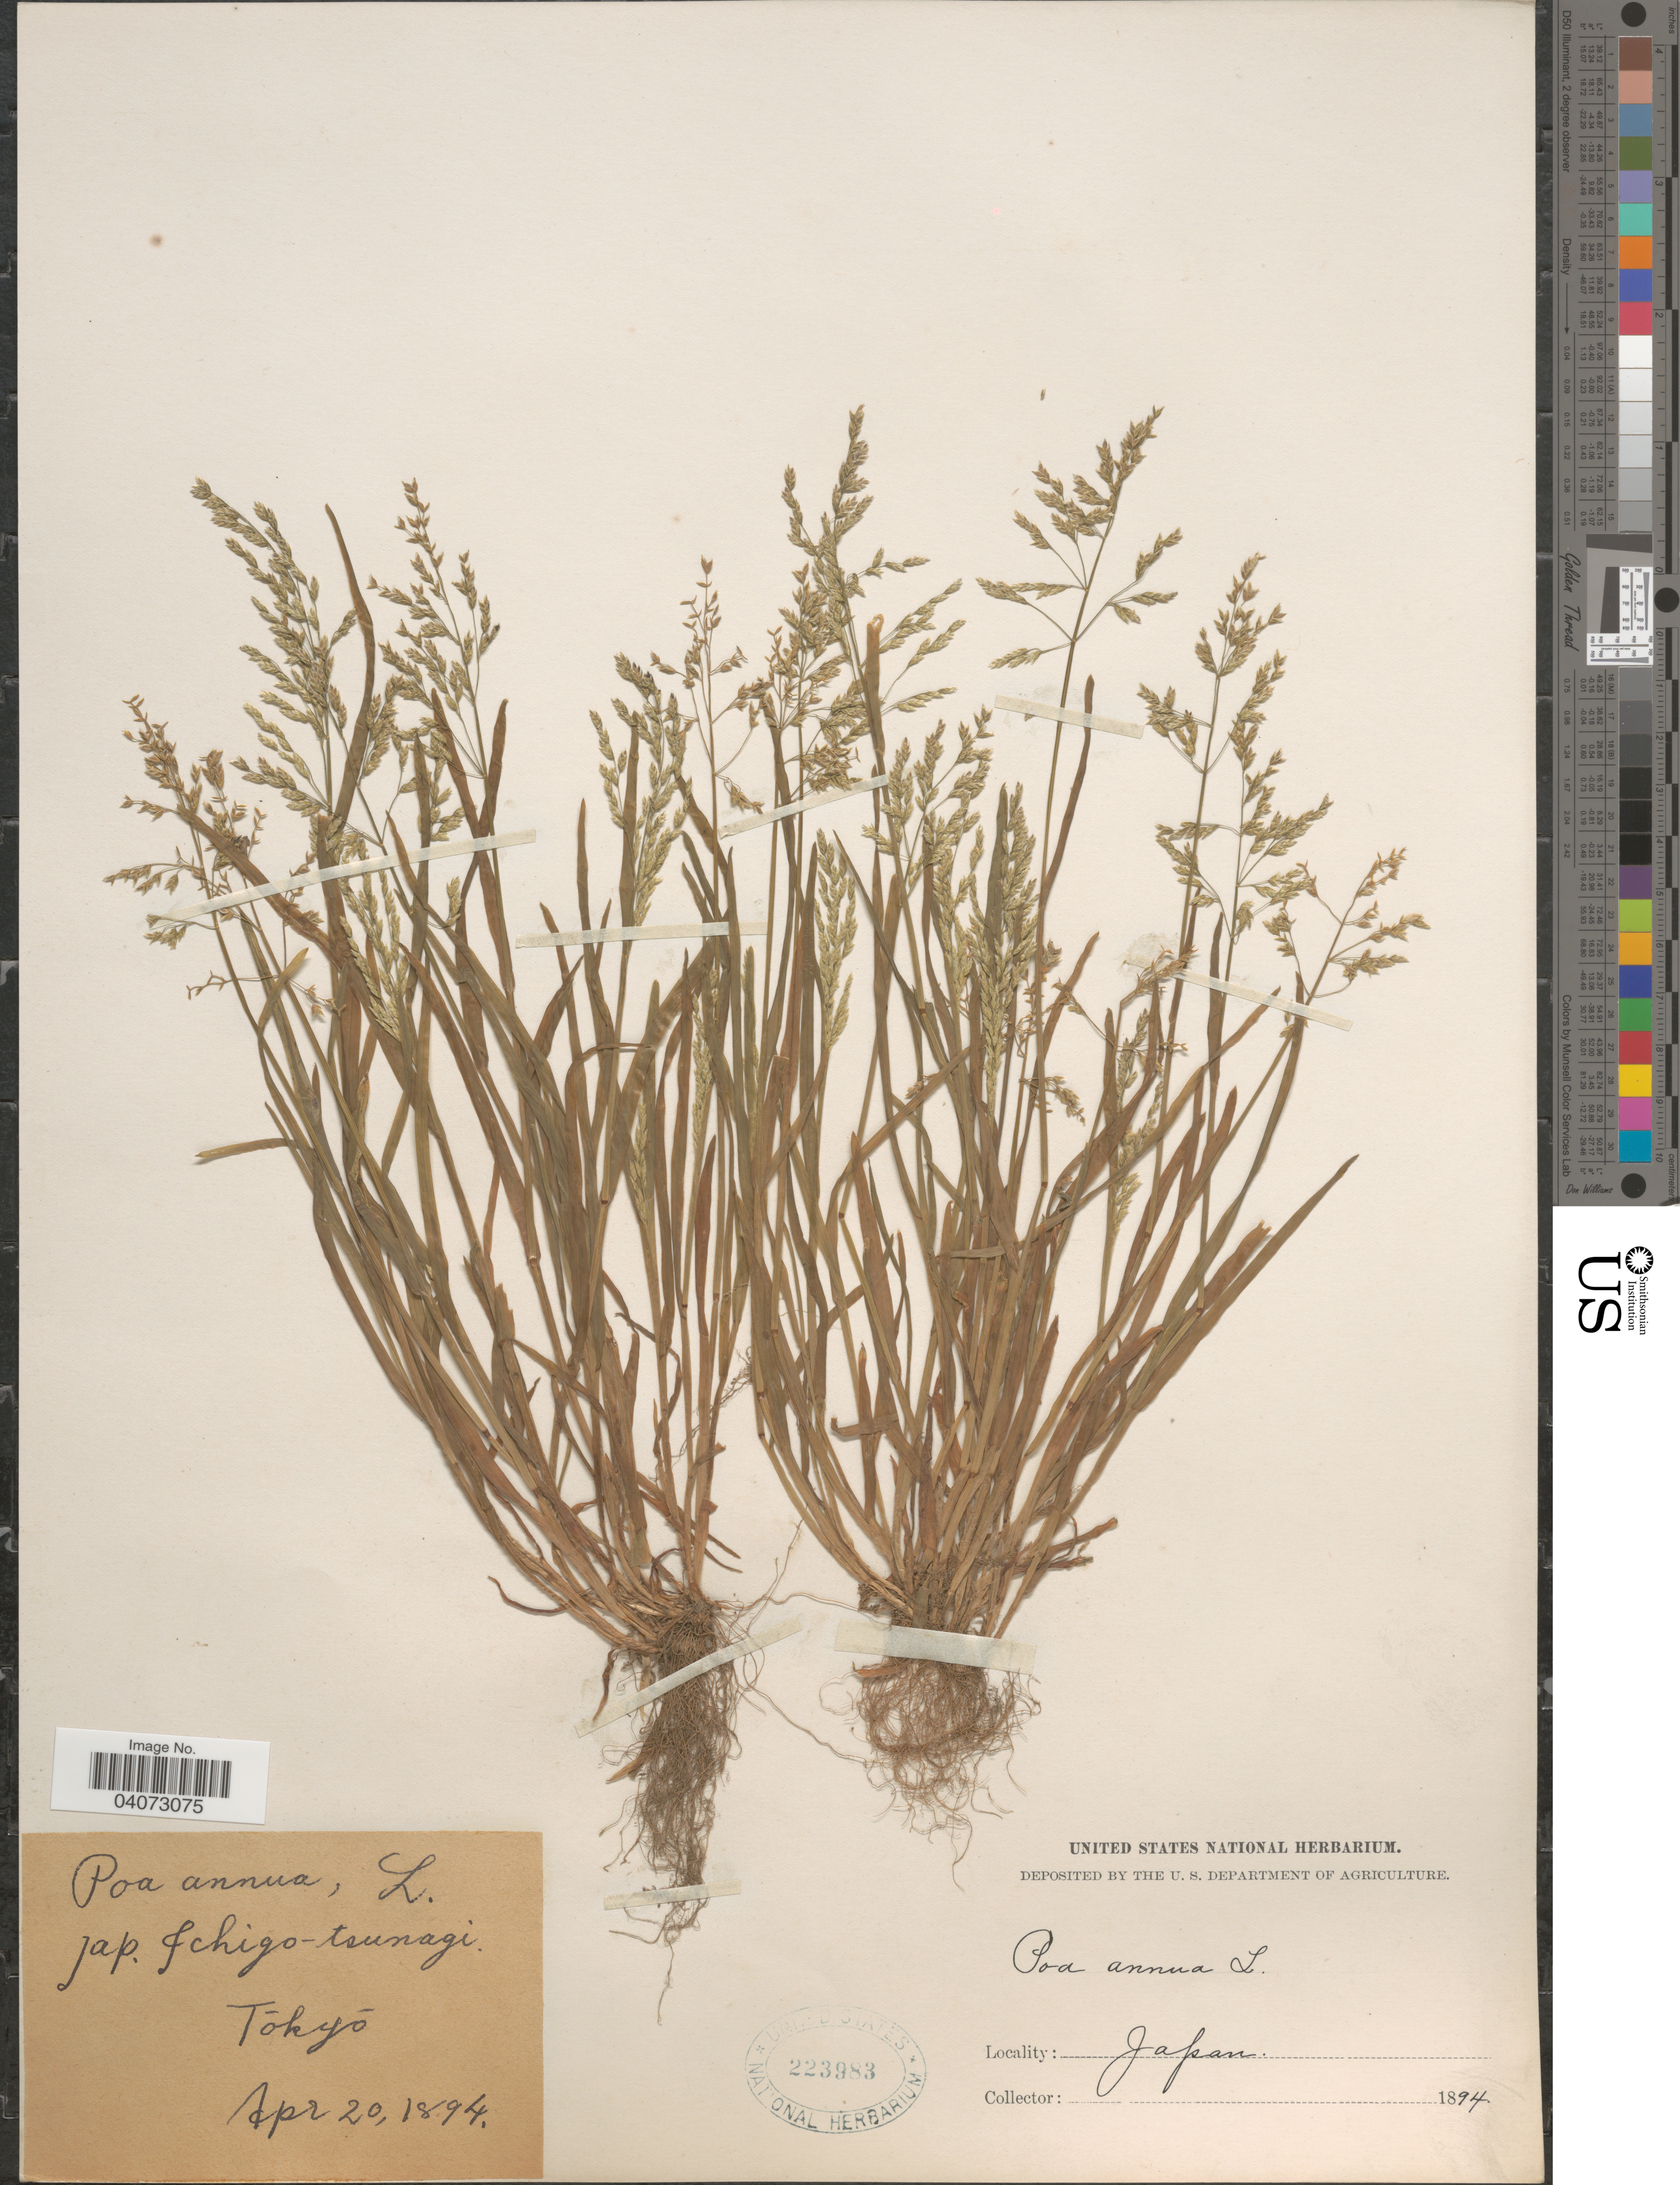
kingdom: Plantae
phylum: Tracheophyta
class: Liliopsida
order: Poales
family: Poaceae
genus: Poa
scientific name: Poa annua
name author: L.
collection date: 1894-04-20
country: Japan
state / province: Tokyo, Federal City of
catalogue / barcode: US 223983